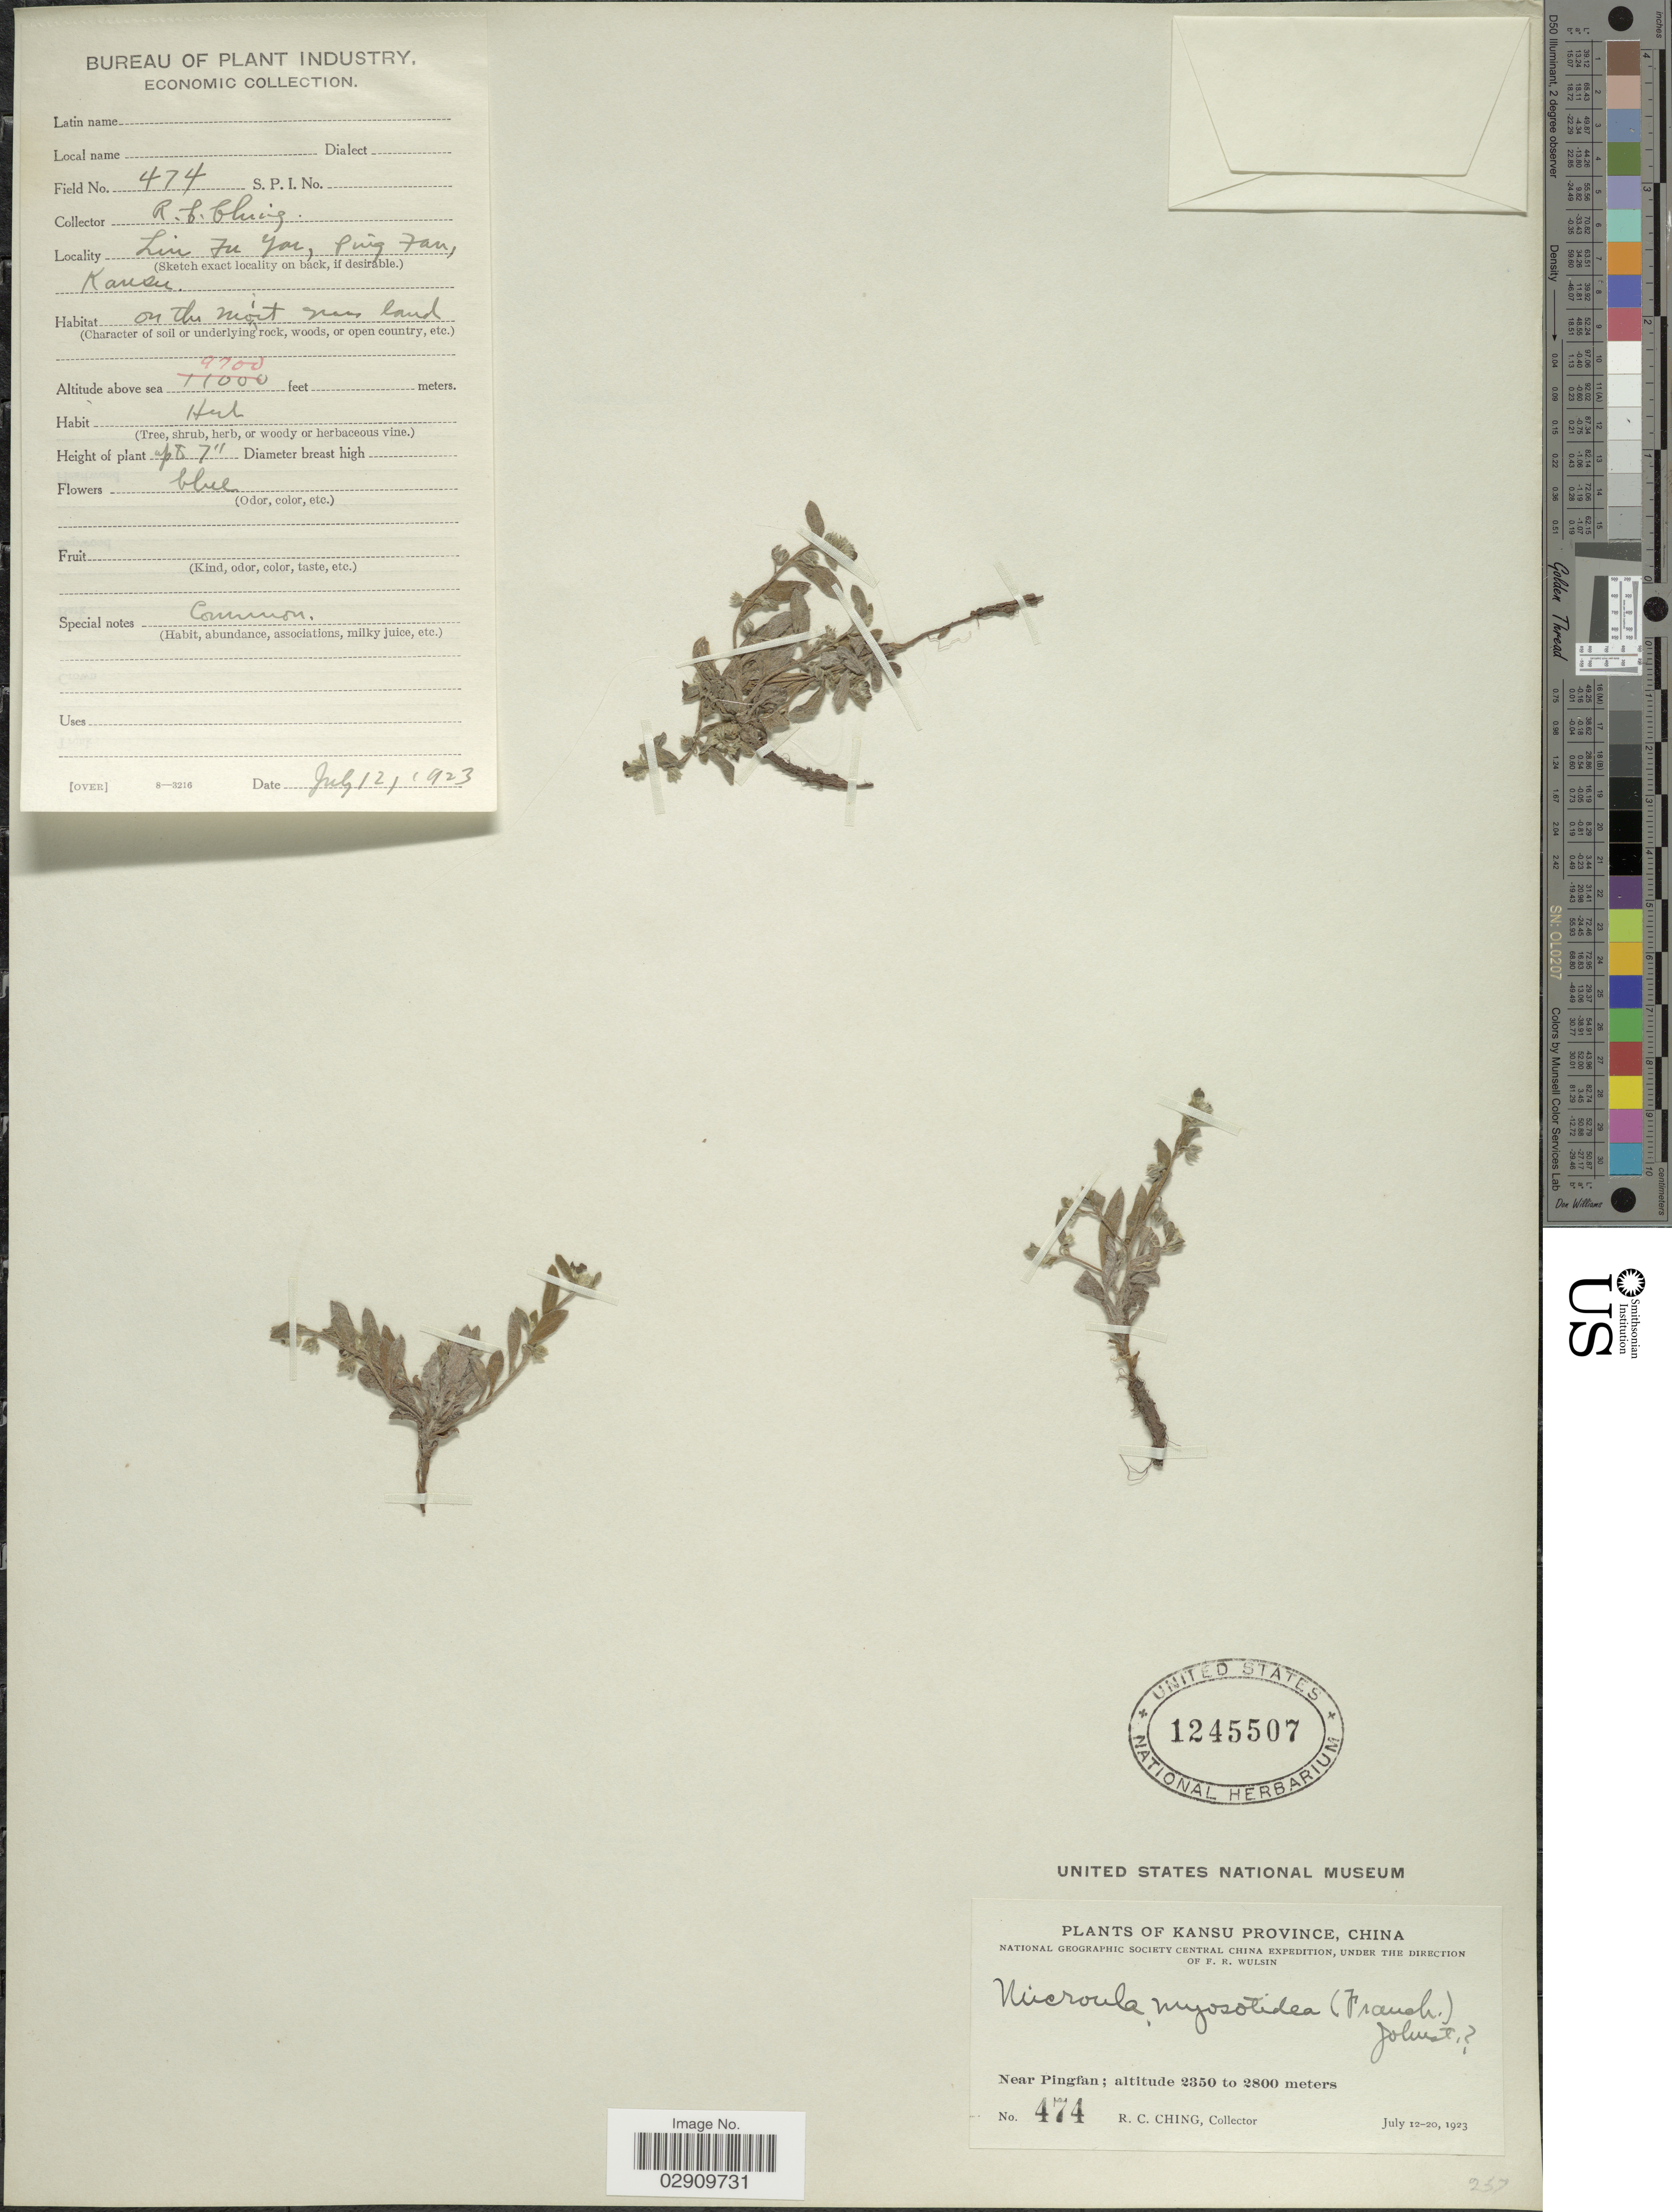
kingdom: Plantae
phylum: Tracheophyta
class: Magnoliopsida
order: Boraginales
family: Boraginaceae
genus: Microula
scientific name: Microula myosotidea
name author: (Franch.) I.M. Johnst.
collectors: R. C. Ching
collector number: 474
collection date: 1923-07-12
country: China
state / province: Gansu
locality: Liu Fu Yai, Kansu Province, Near Pingfan.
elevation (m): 2957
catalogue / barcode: US 1245507